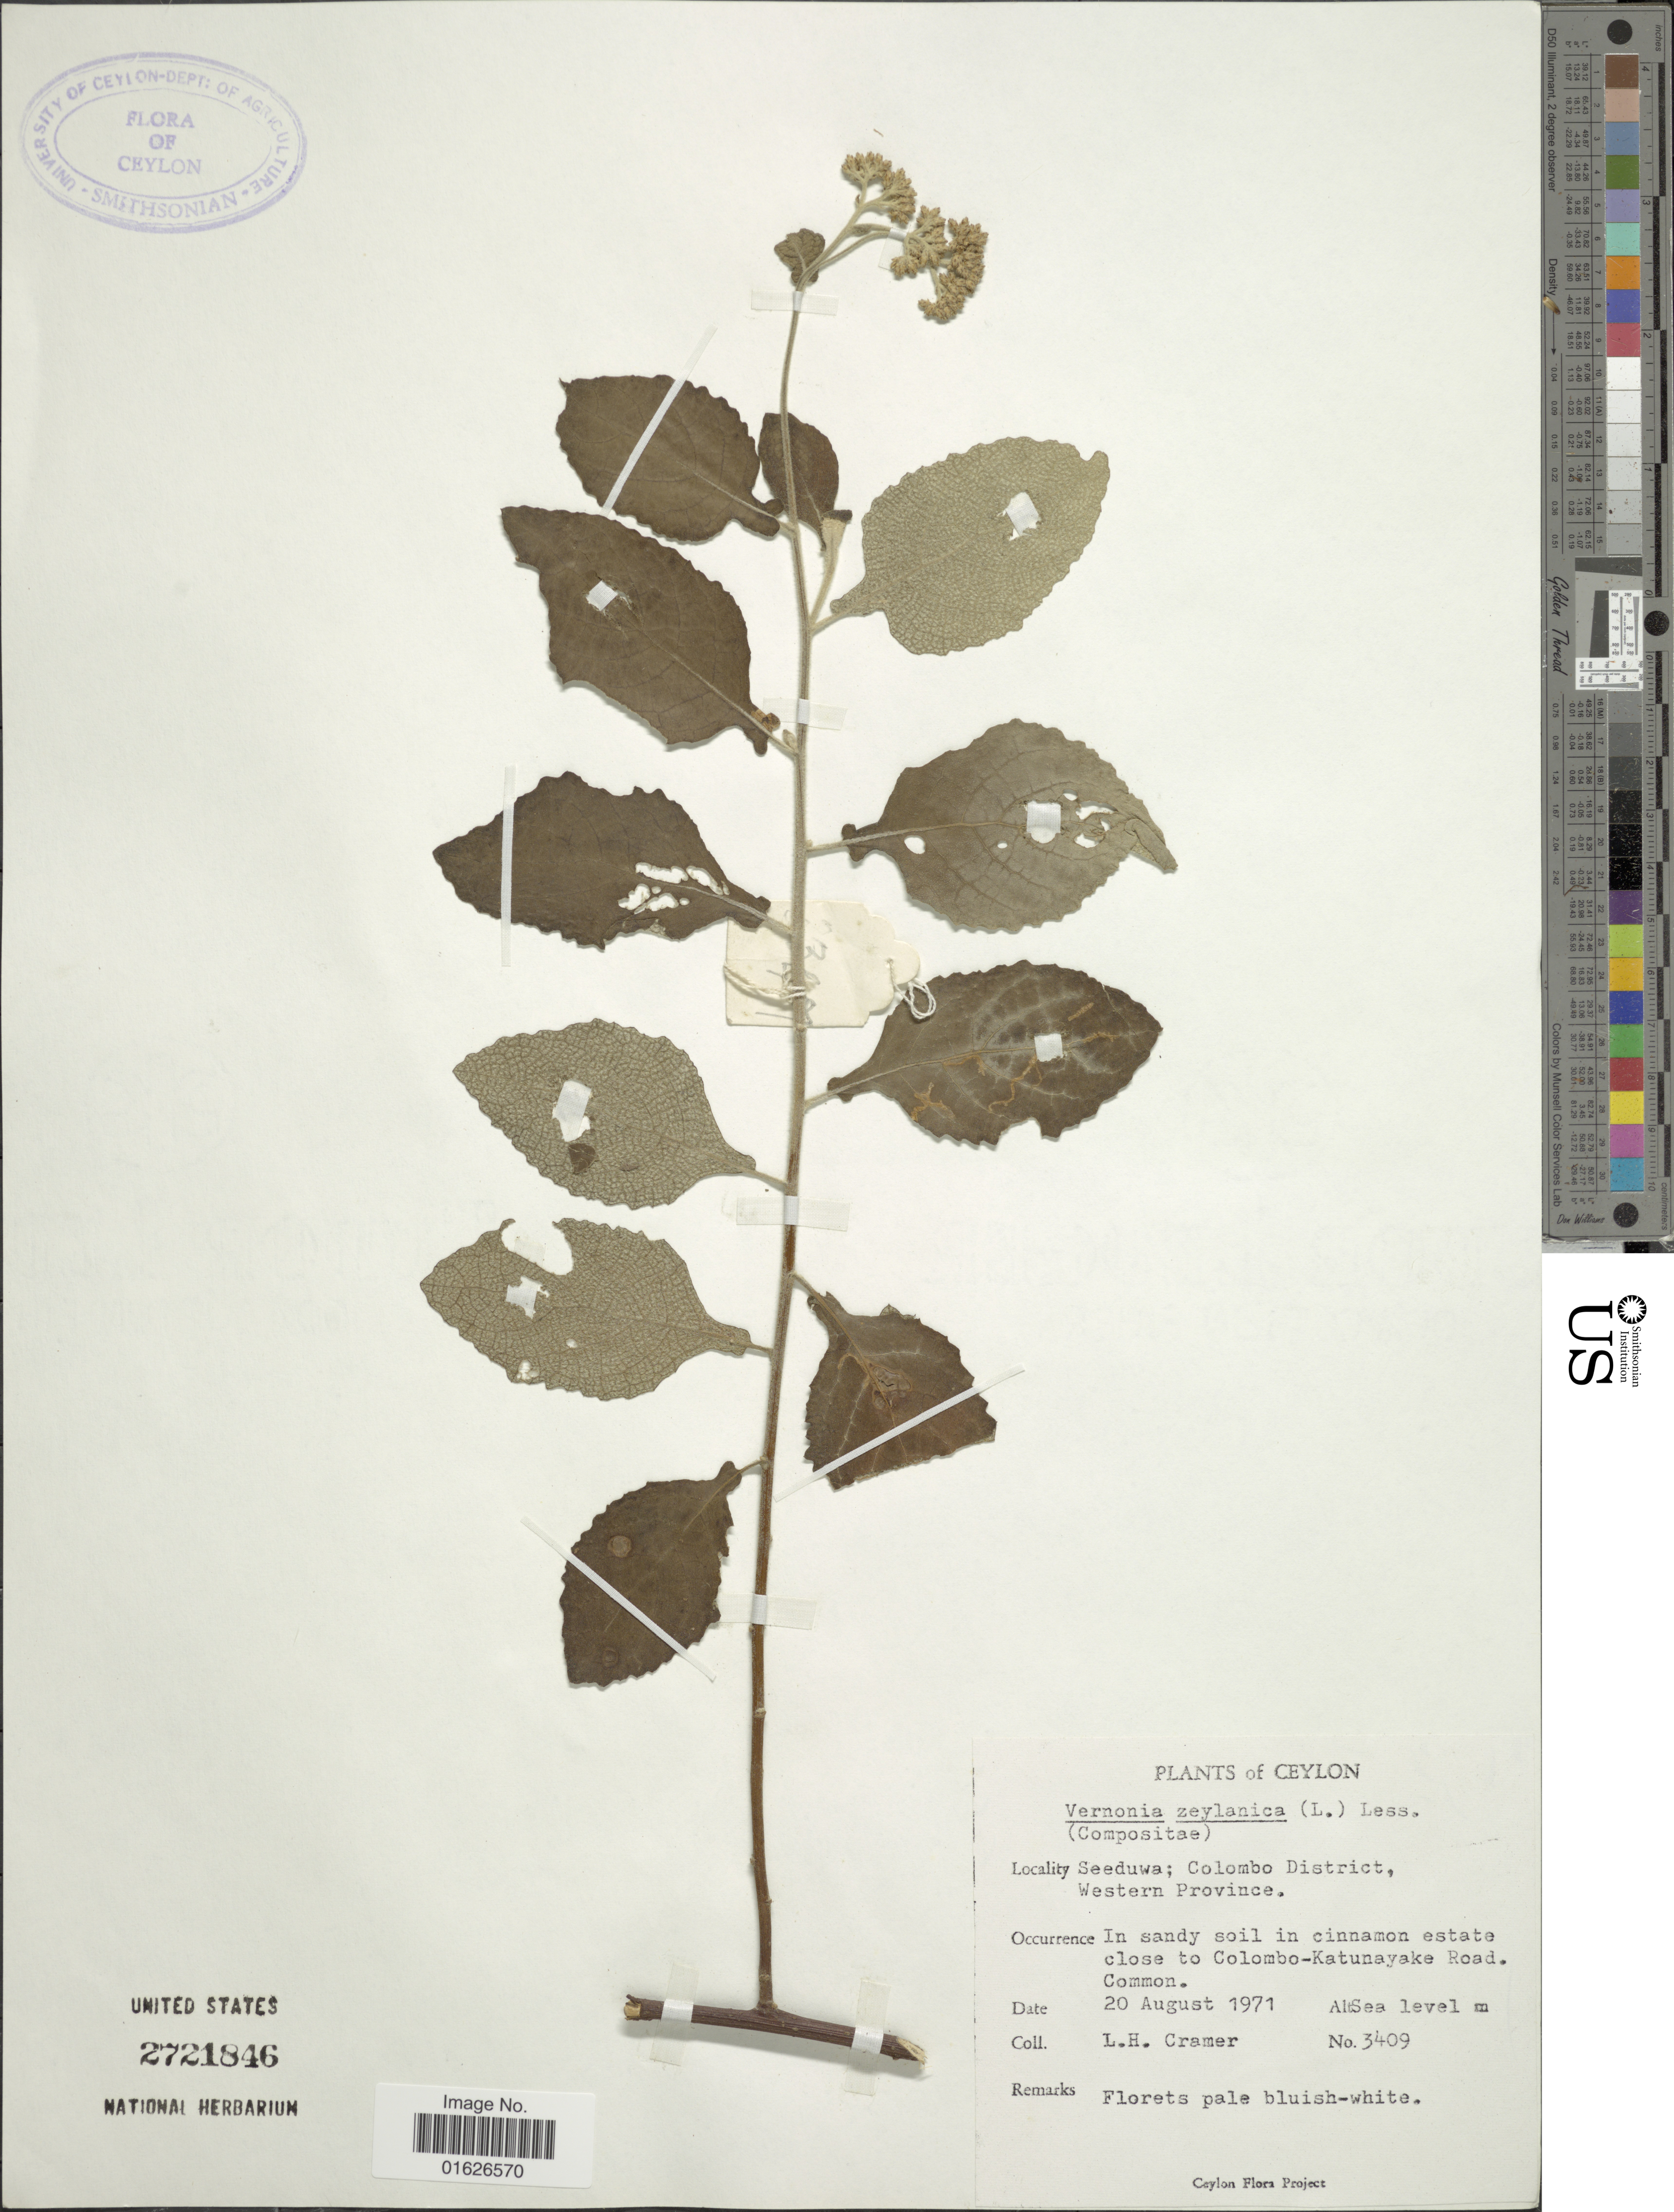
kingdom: Plantae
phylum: Tracheophyta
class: Magnoliopsida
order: Asterales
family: Asteraceae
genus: Jeffreycia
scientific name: Jeffreycia zeylanica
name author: (L.) H. Rob.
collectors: L. H. Cramer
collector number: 3409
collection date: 1971-08-20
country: Sri Lanka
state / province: Western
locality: Ceylon, Seeduwa; Colombo District, Western Province. in sandy soil in cinnamon estate close to Colombo - Katunayake road.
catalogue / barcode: US 2721846